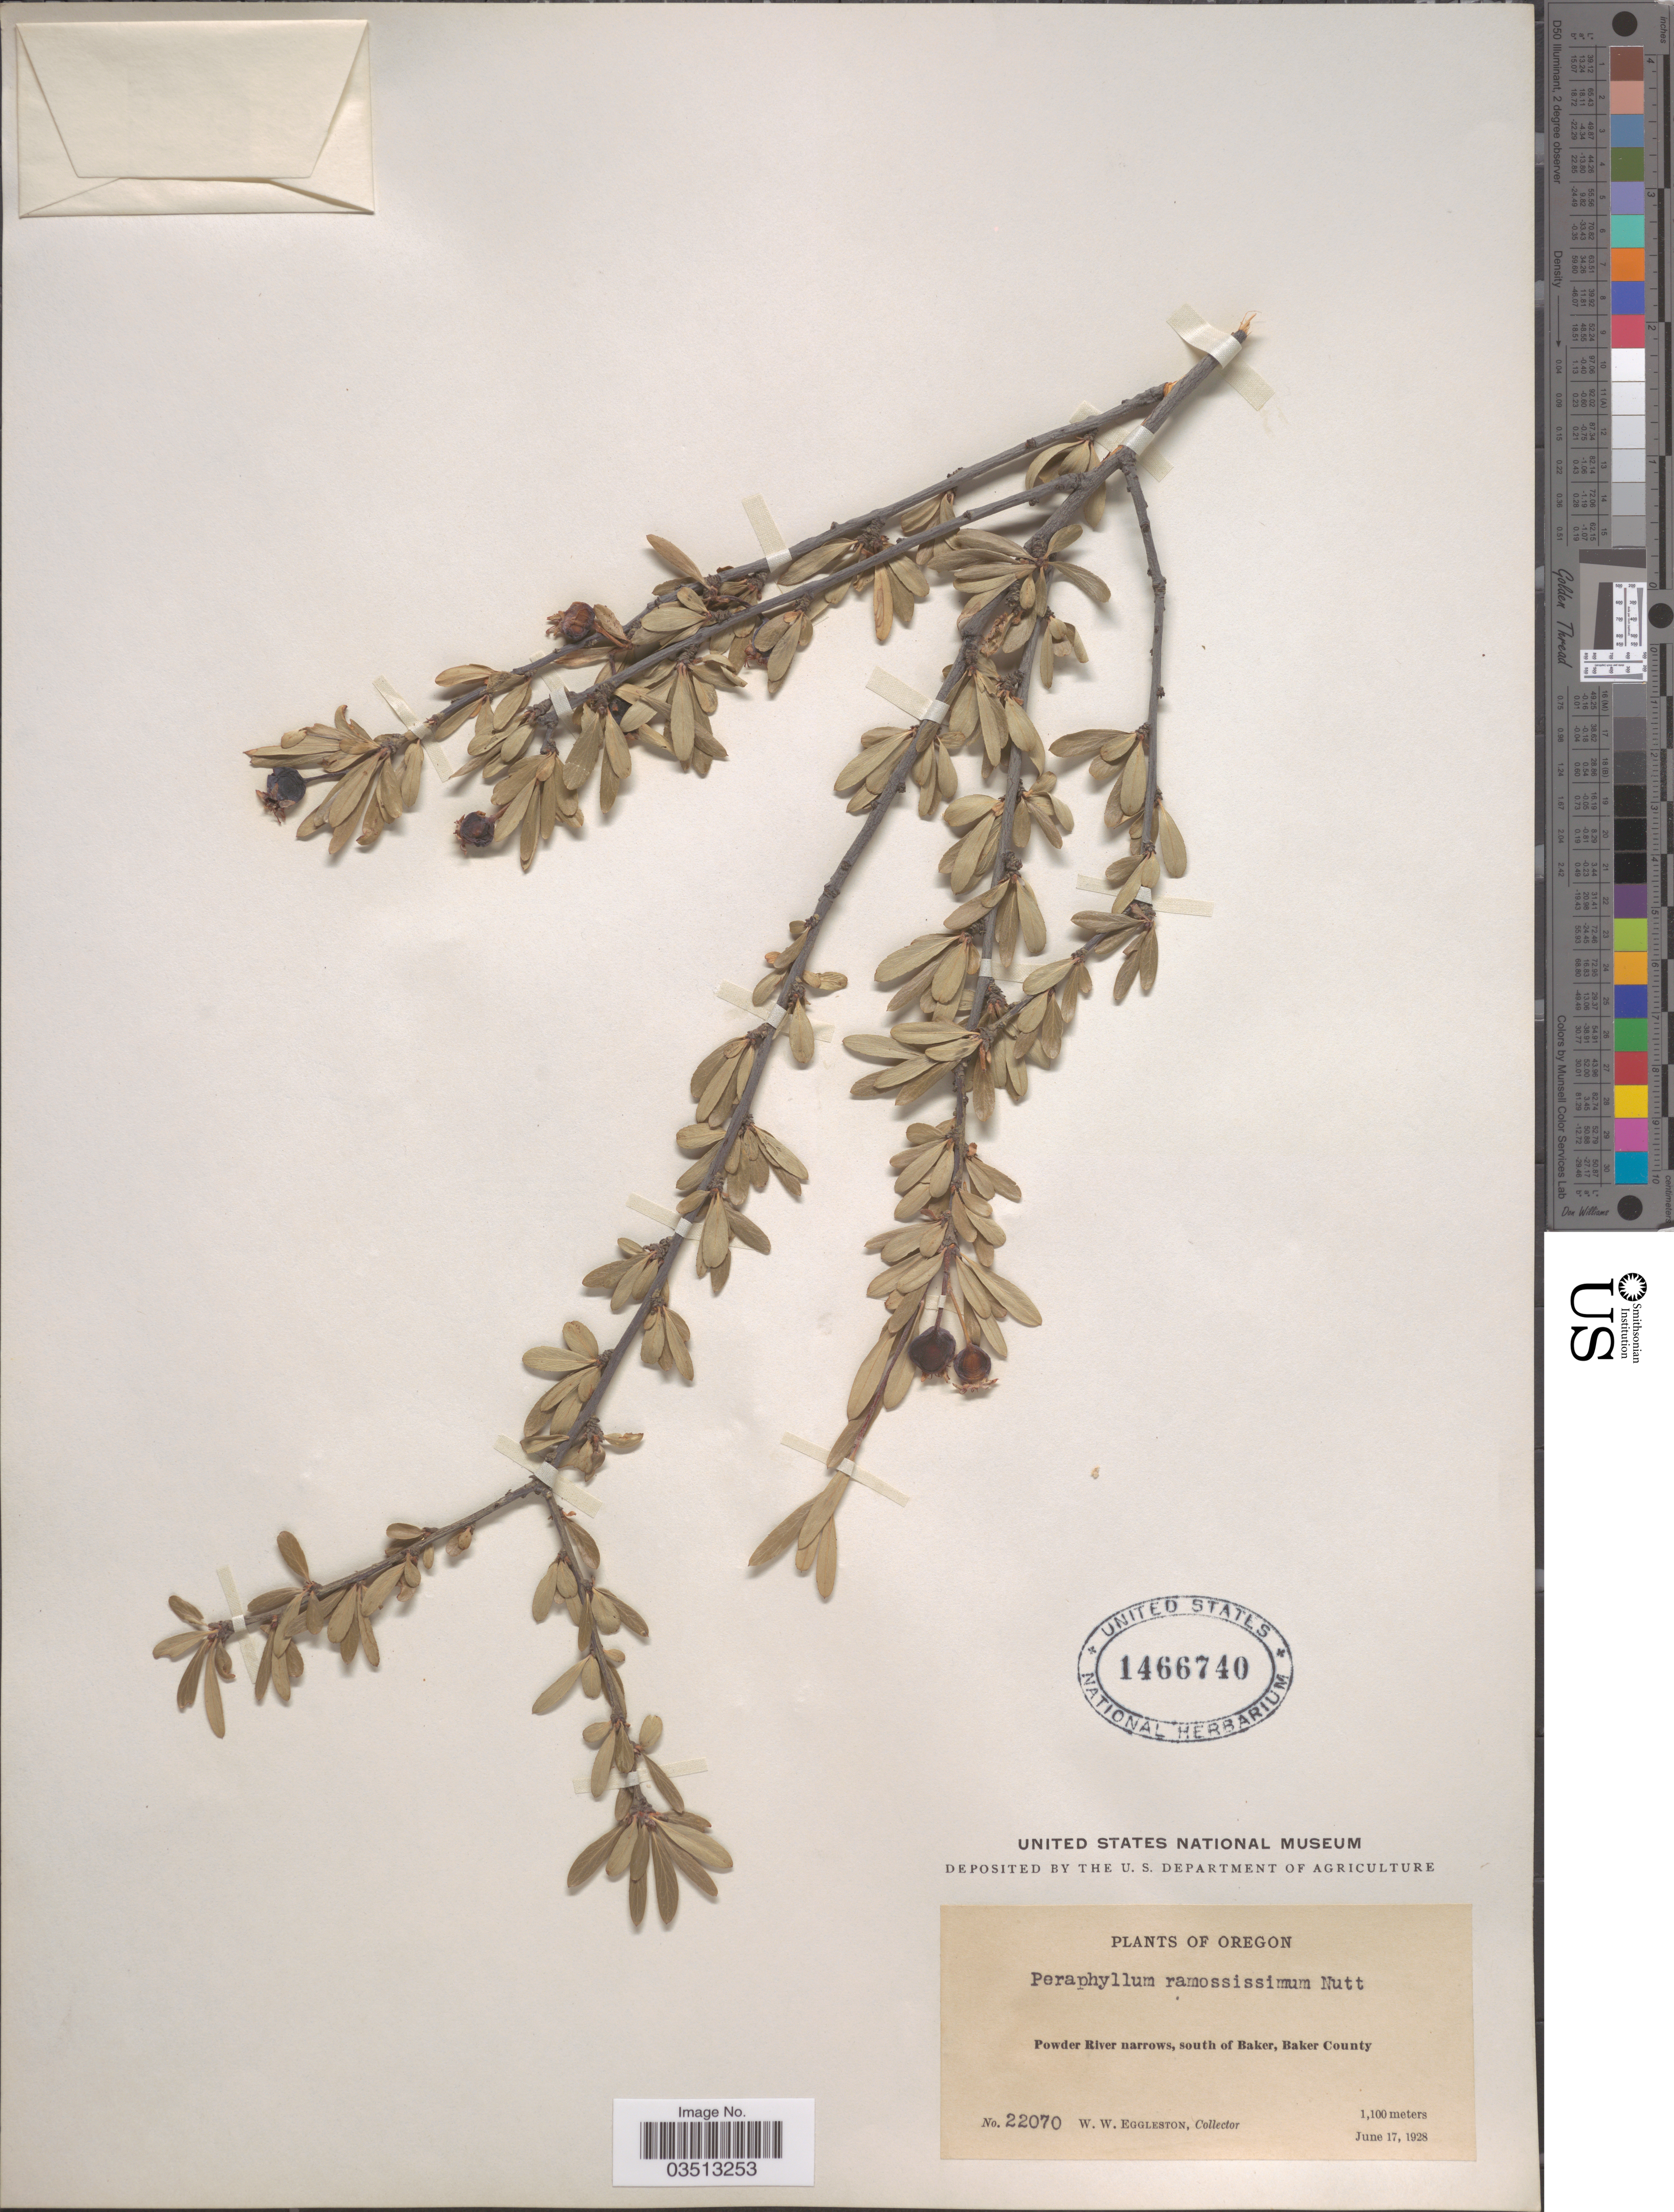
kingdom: Plantae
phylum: Tracheophyta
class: Magnoliopsida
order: Rosales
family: Rosaceae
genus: Peraphyllum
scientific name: Peraphyllum ramosissimum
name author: Nutt.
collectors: W. W. Eggleston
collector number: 22070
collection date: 1928-06-17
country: United States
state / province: Oregon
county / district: Baker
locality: Powder River narrows, south of Baker, Baker County.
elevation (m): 1100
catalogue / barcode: US 1466740